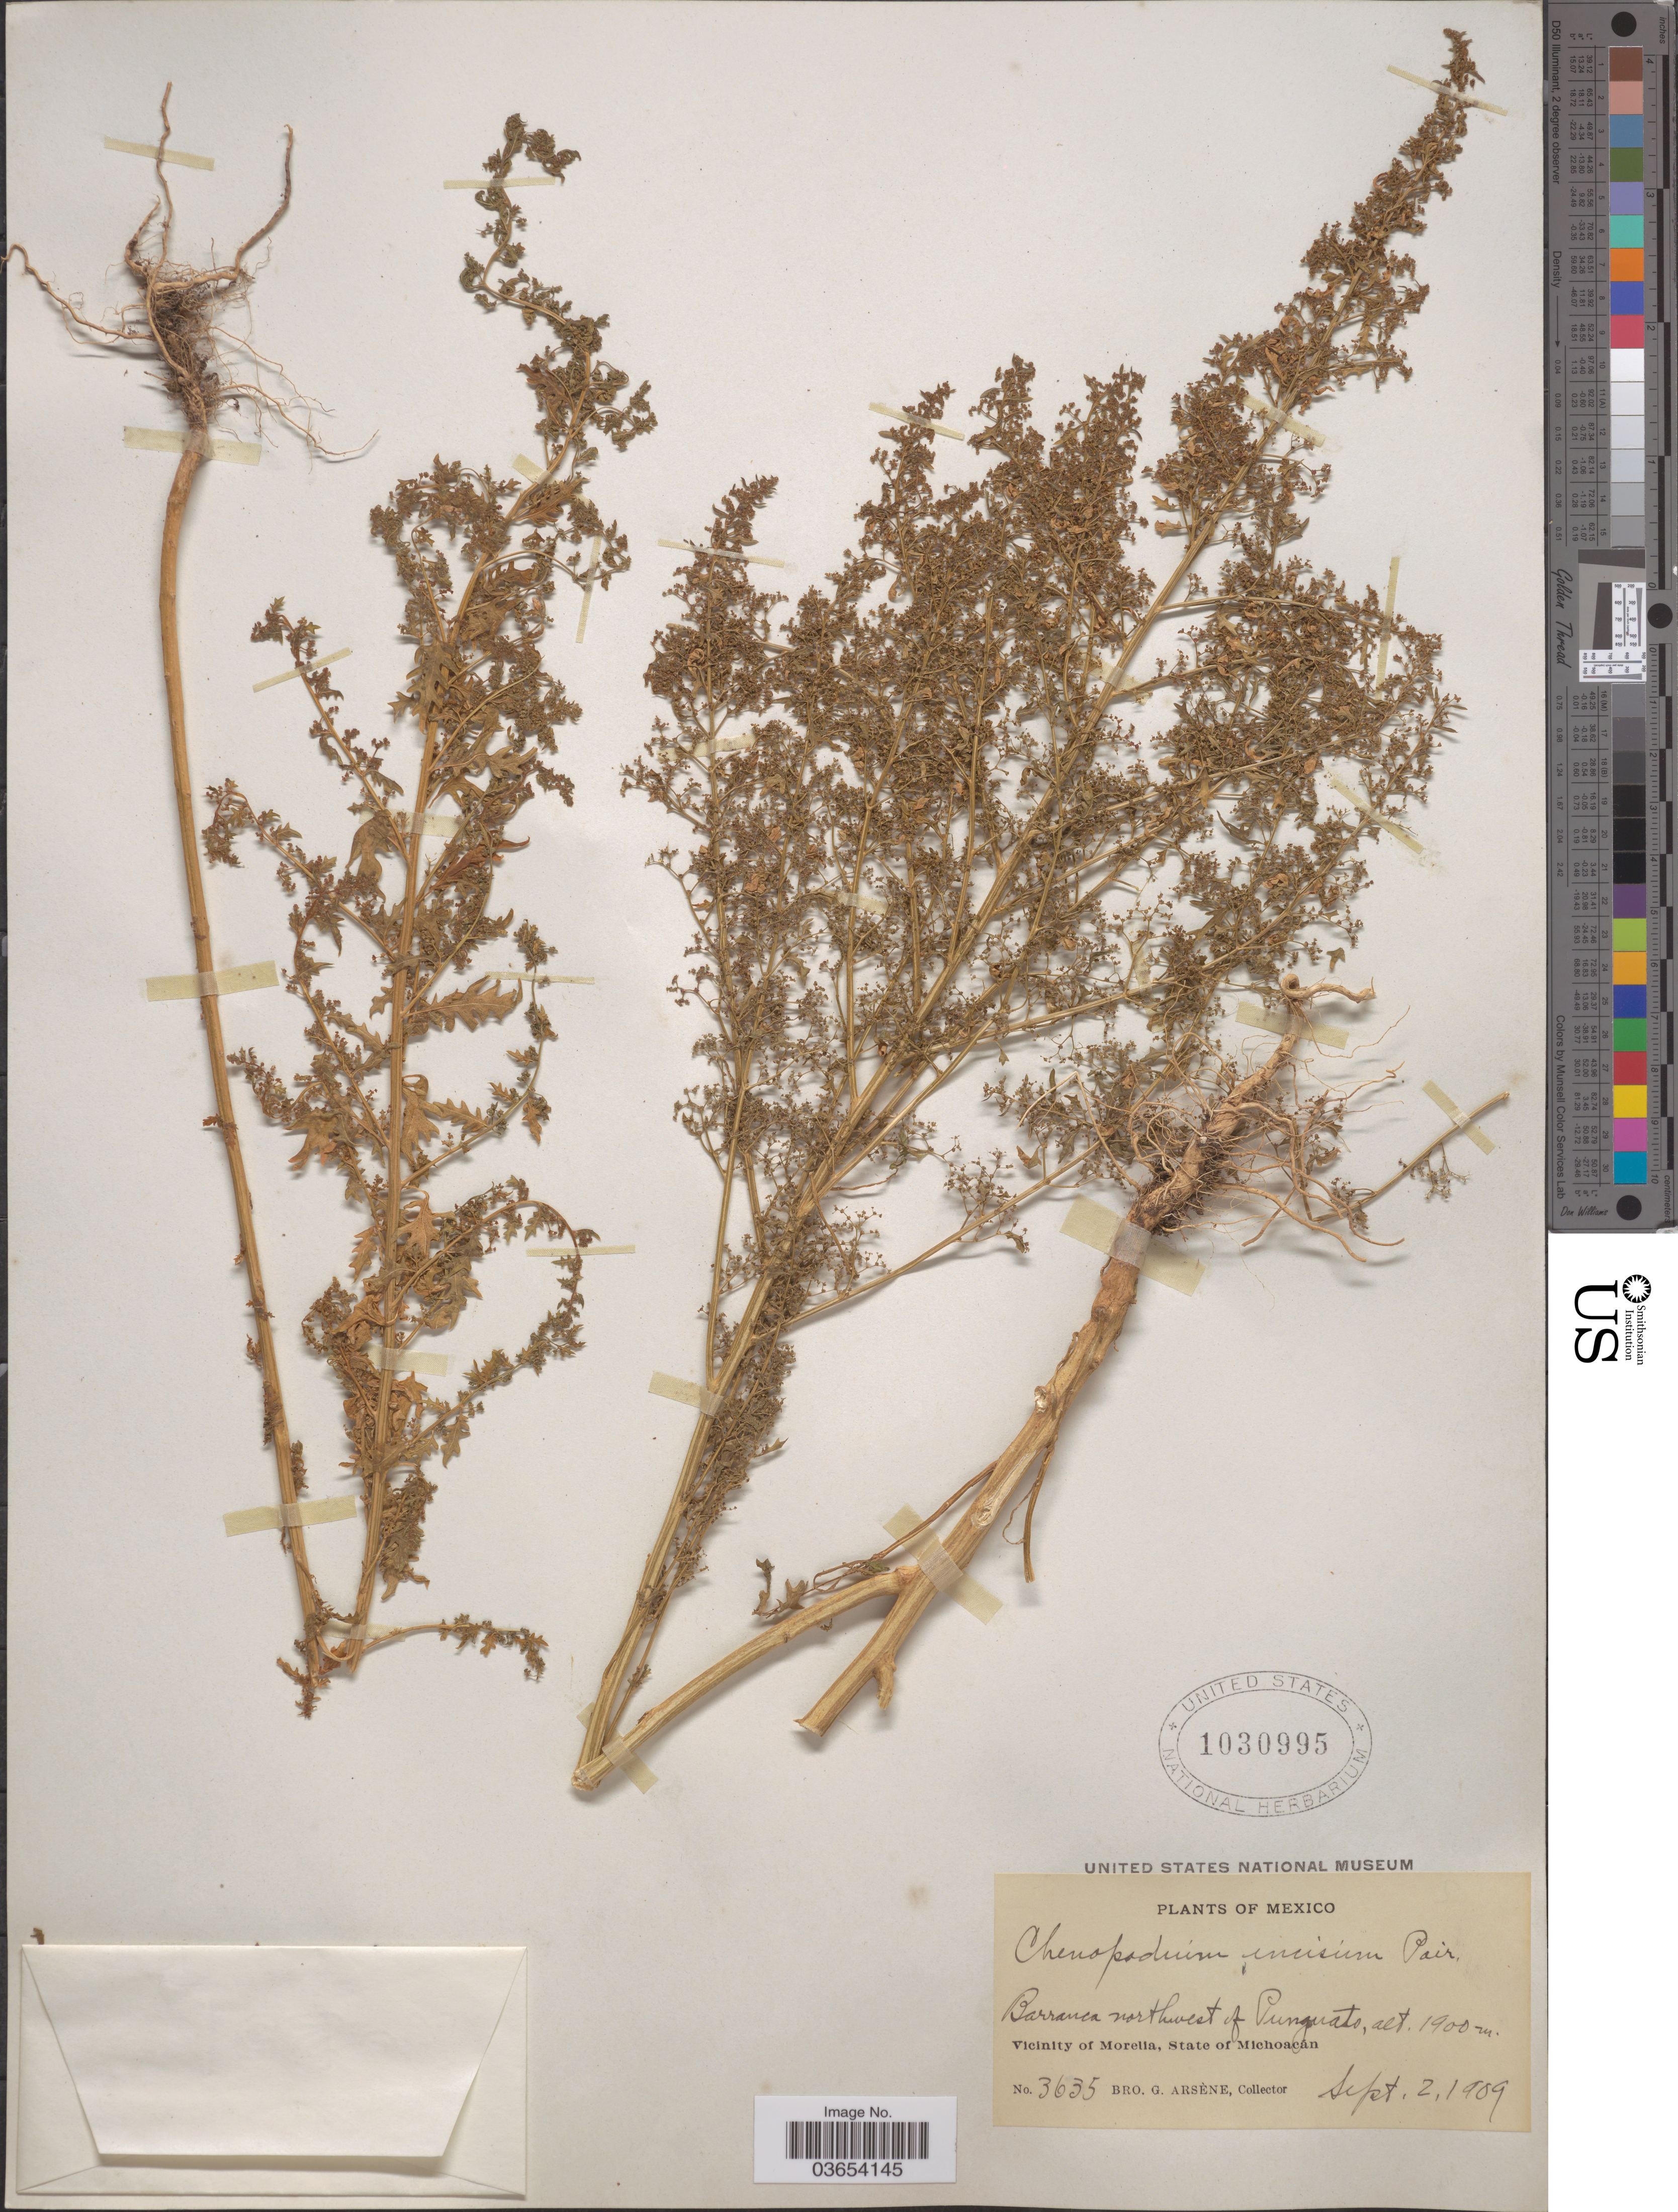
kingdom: Plantae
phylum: Tracheophyta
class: Magnoliopsida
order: Caryophyllales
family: Amaranthaceae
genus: Chenopodium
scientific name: Chenopodium incisum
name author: Poir.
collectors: Bro. G. Arsène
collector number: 3635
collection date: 1909-09-02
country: Mexico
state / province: Michoacán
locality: Barranca northwest of Punguato. Vicinity of Morelia.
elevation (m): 1900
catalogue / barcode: US 1030995